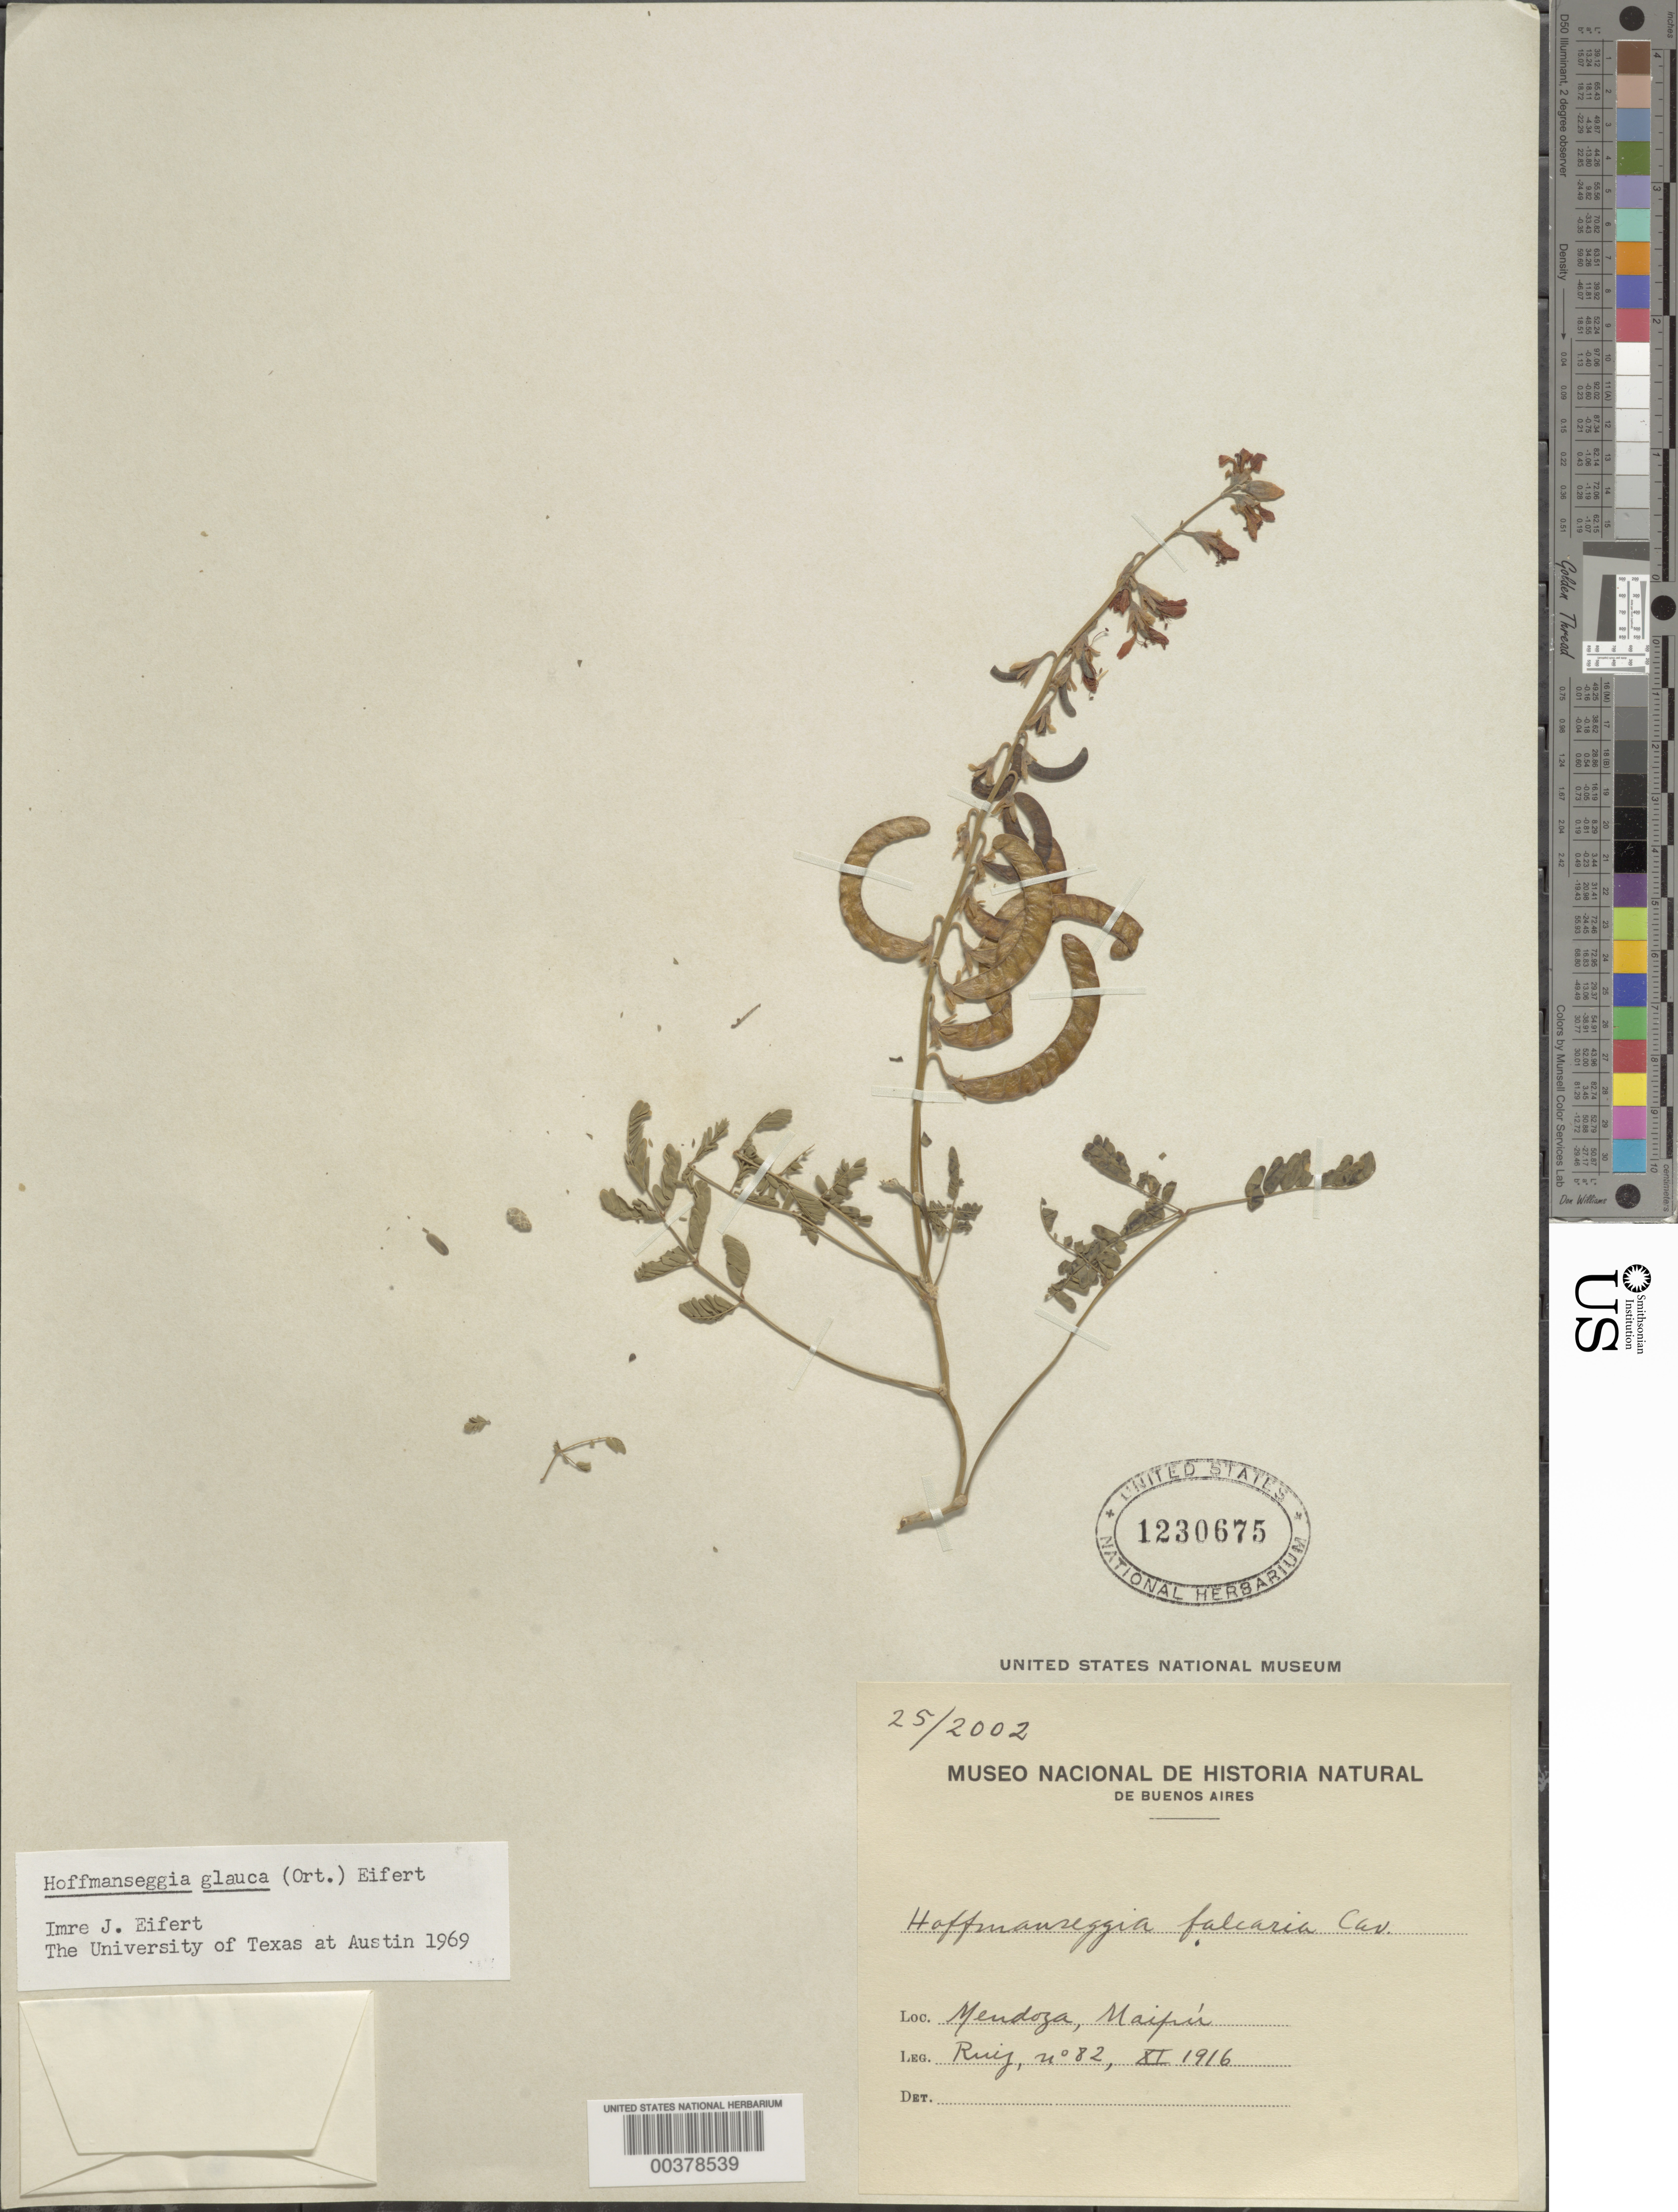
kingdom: Plantae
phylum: Tracheophyta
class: Magnoliopsida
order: Fabales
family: Fabaceae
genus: Hoffmannseggia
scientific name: Hoffmannseggia glauca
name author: (Ortega) Eifert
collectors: A. Ruiz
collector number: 82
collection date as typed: Dec 1916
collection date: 1916-12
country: Argentina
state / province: Mendoza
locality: Maifur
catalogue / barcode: US 1230675